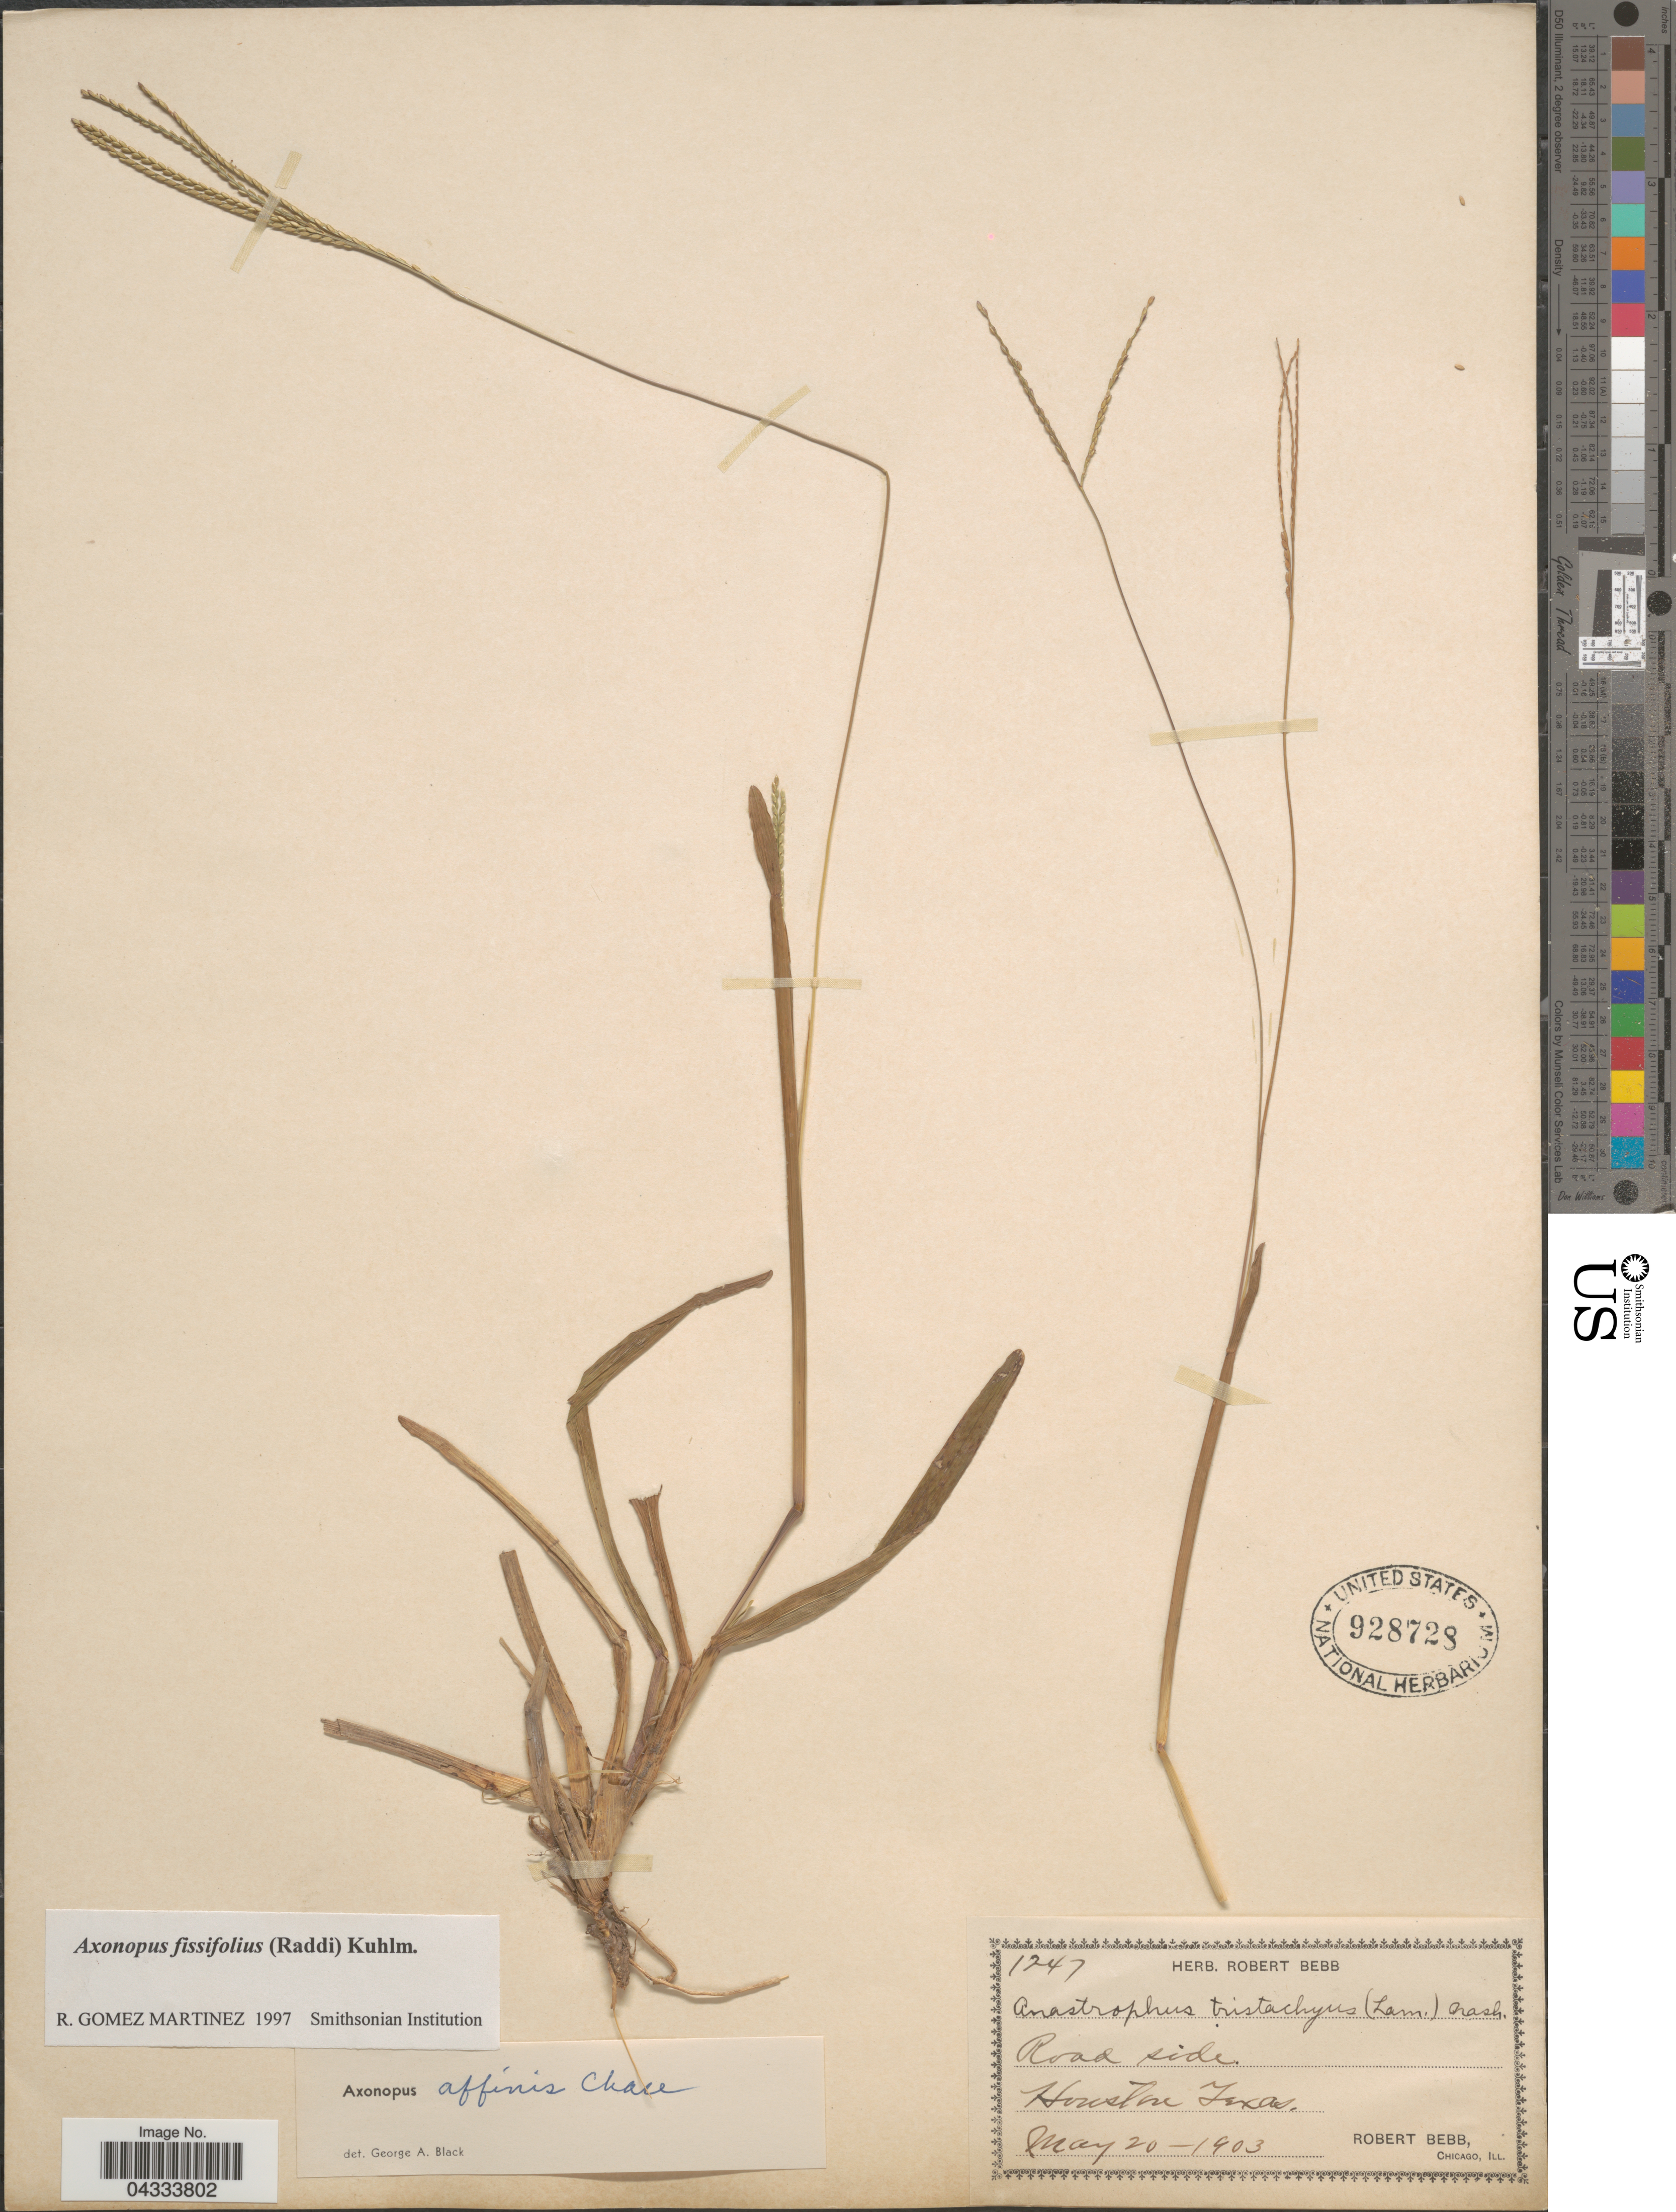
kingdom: Plantae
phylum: Tracheophyta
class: Liliopsida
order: Poales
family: Poaceae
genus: Axonopus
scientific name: Axonopus fissifolius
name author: (Raddi) Kuhlm.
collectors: R. Bebb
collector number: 1247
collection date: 1903-05-20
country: United States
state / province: Texas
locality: Houston.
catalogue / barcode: US 928728